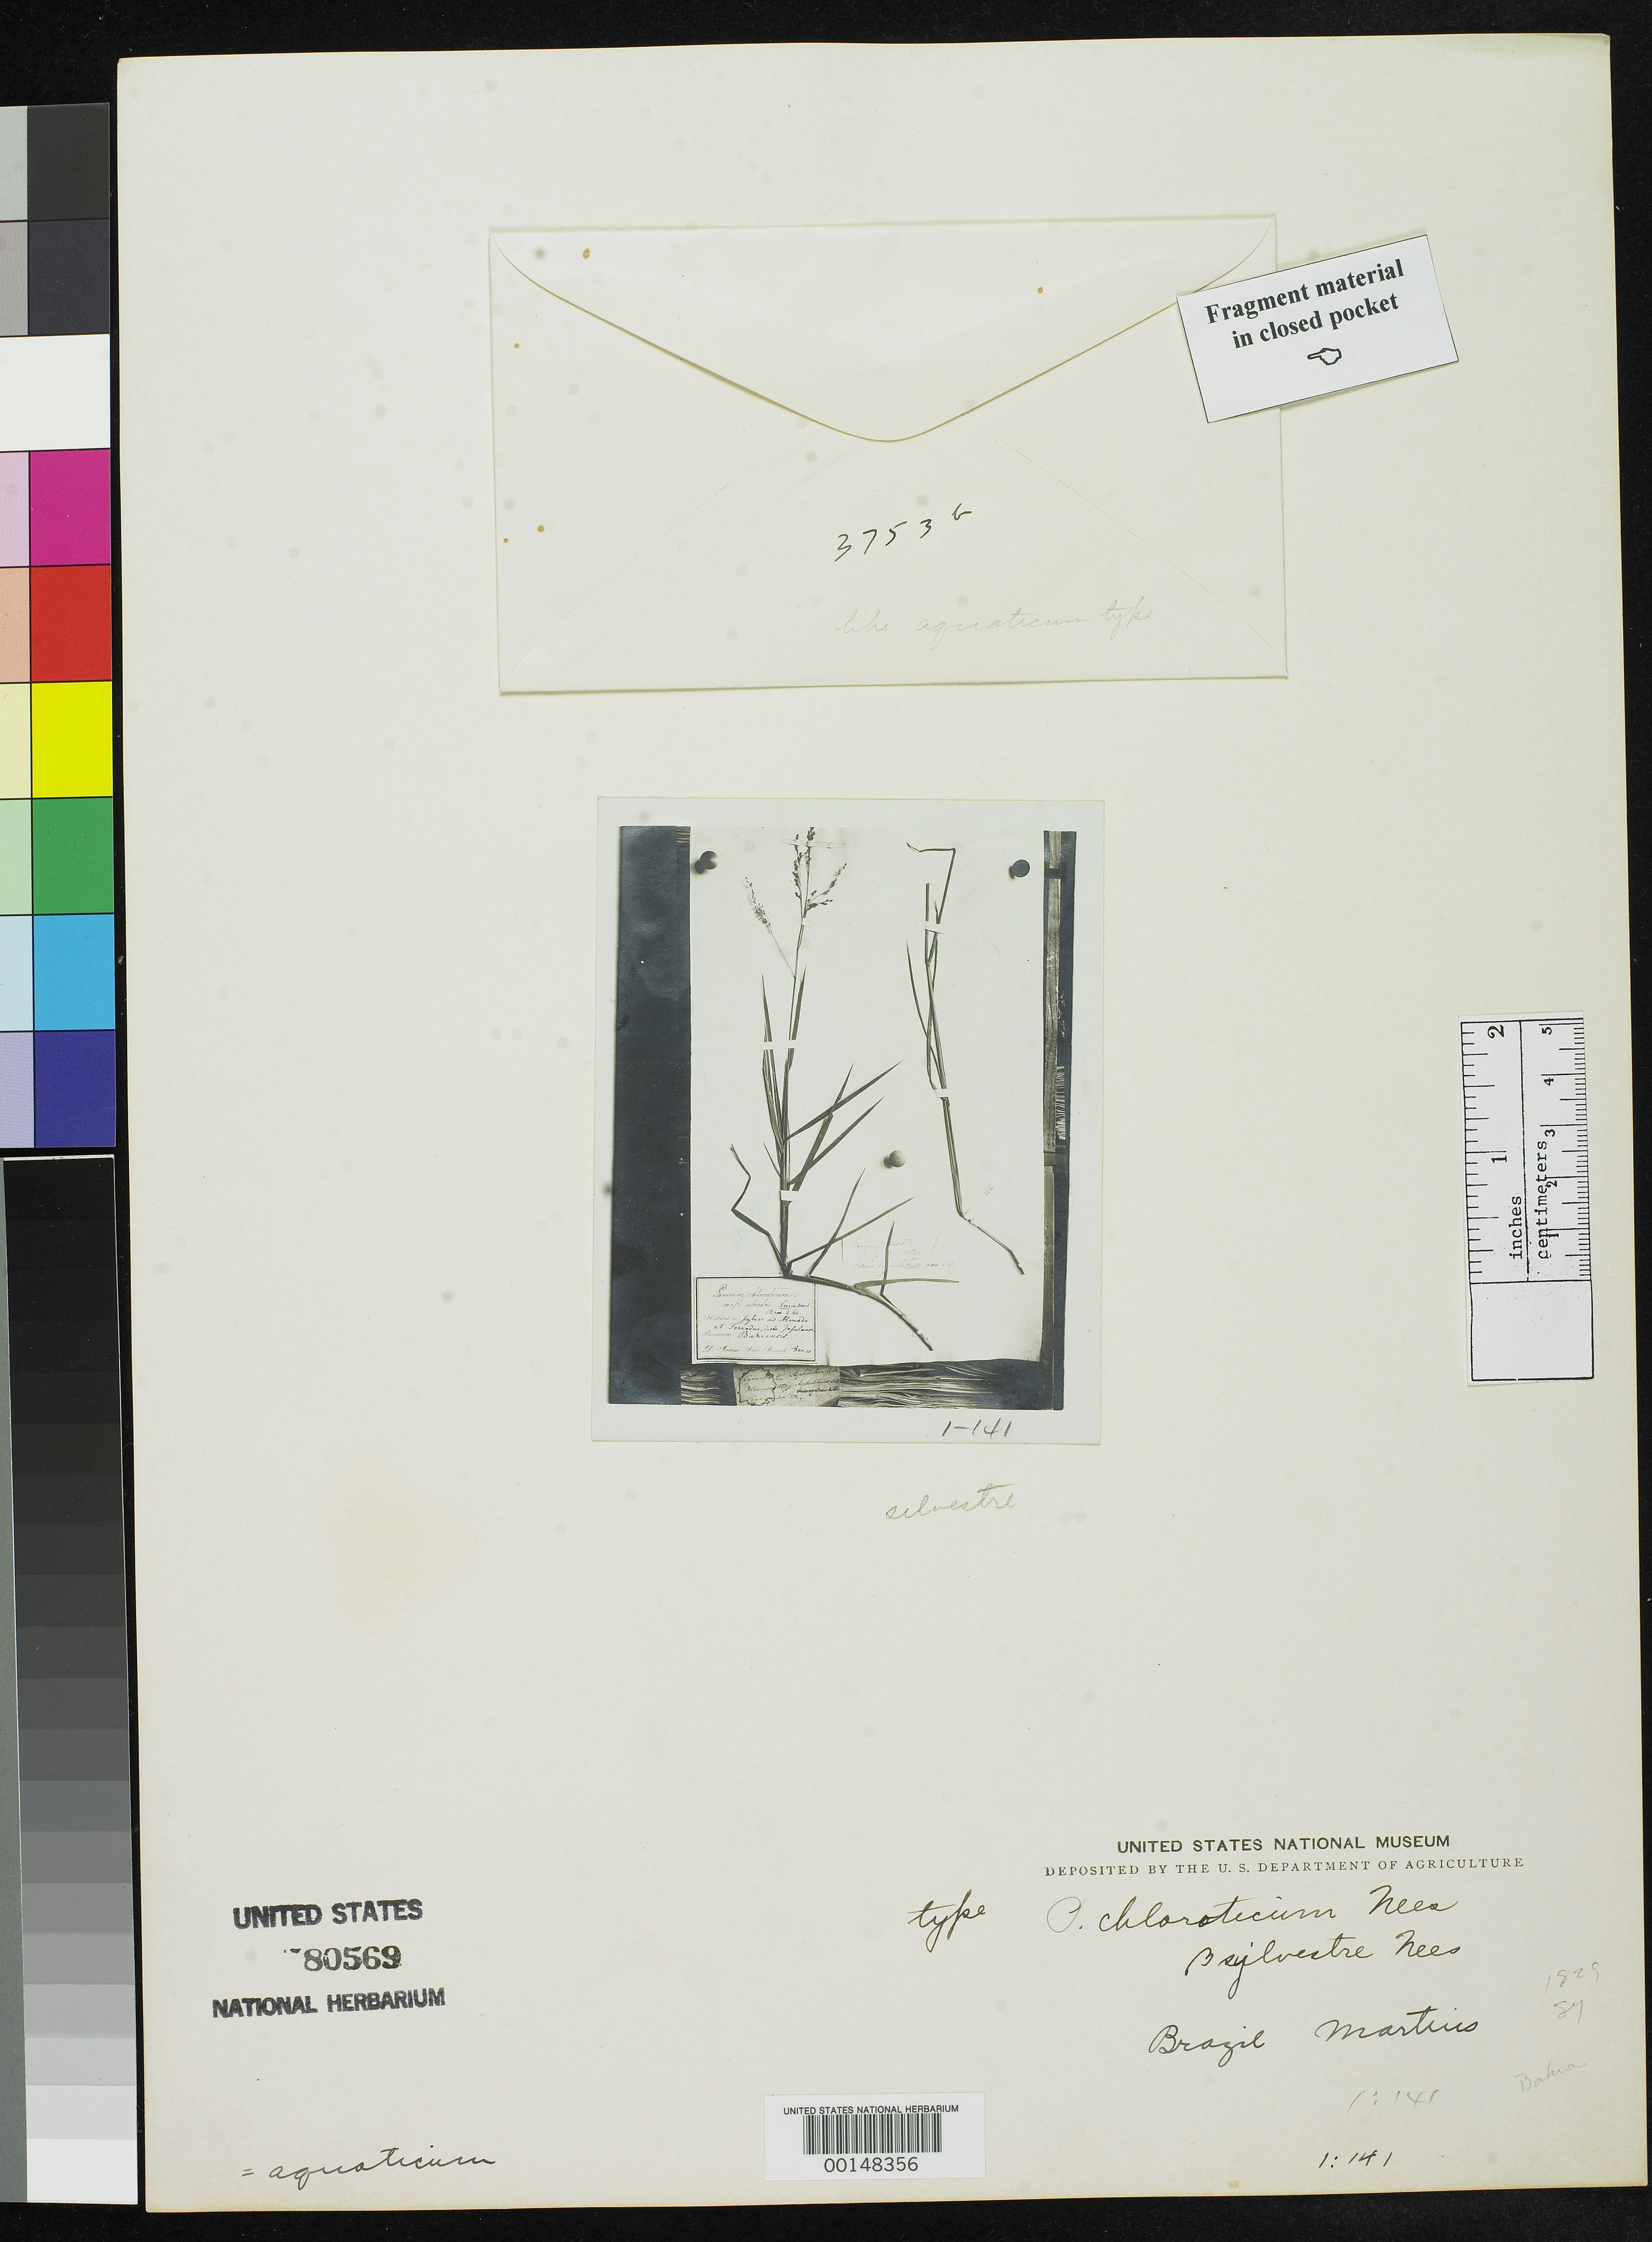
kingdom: Plantae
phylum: Tracheophyta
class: Liliopsida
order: Poales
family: Poaceae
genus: Panicum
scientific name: Panicum chloroticum var. sylvestre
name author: Nees in Mart.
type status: Type Fragment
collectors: C. F. Martius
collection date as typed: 18 Dec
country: Brazil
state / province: Bahia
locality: Almada & Ferradas.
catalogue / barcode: US 80569